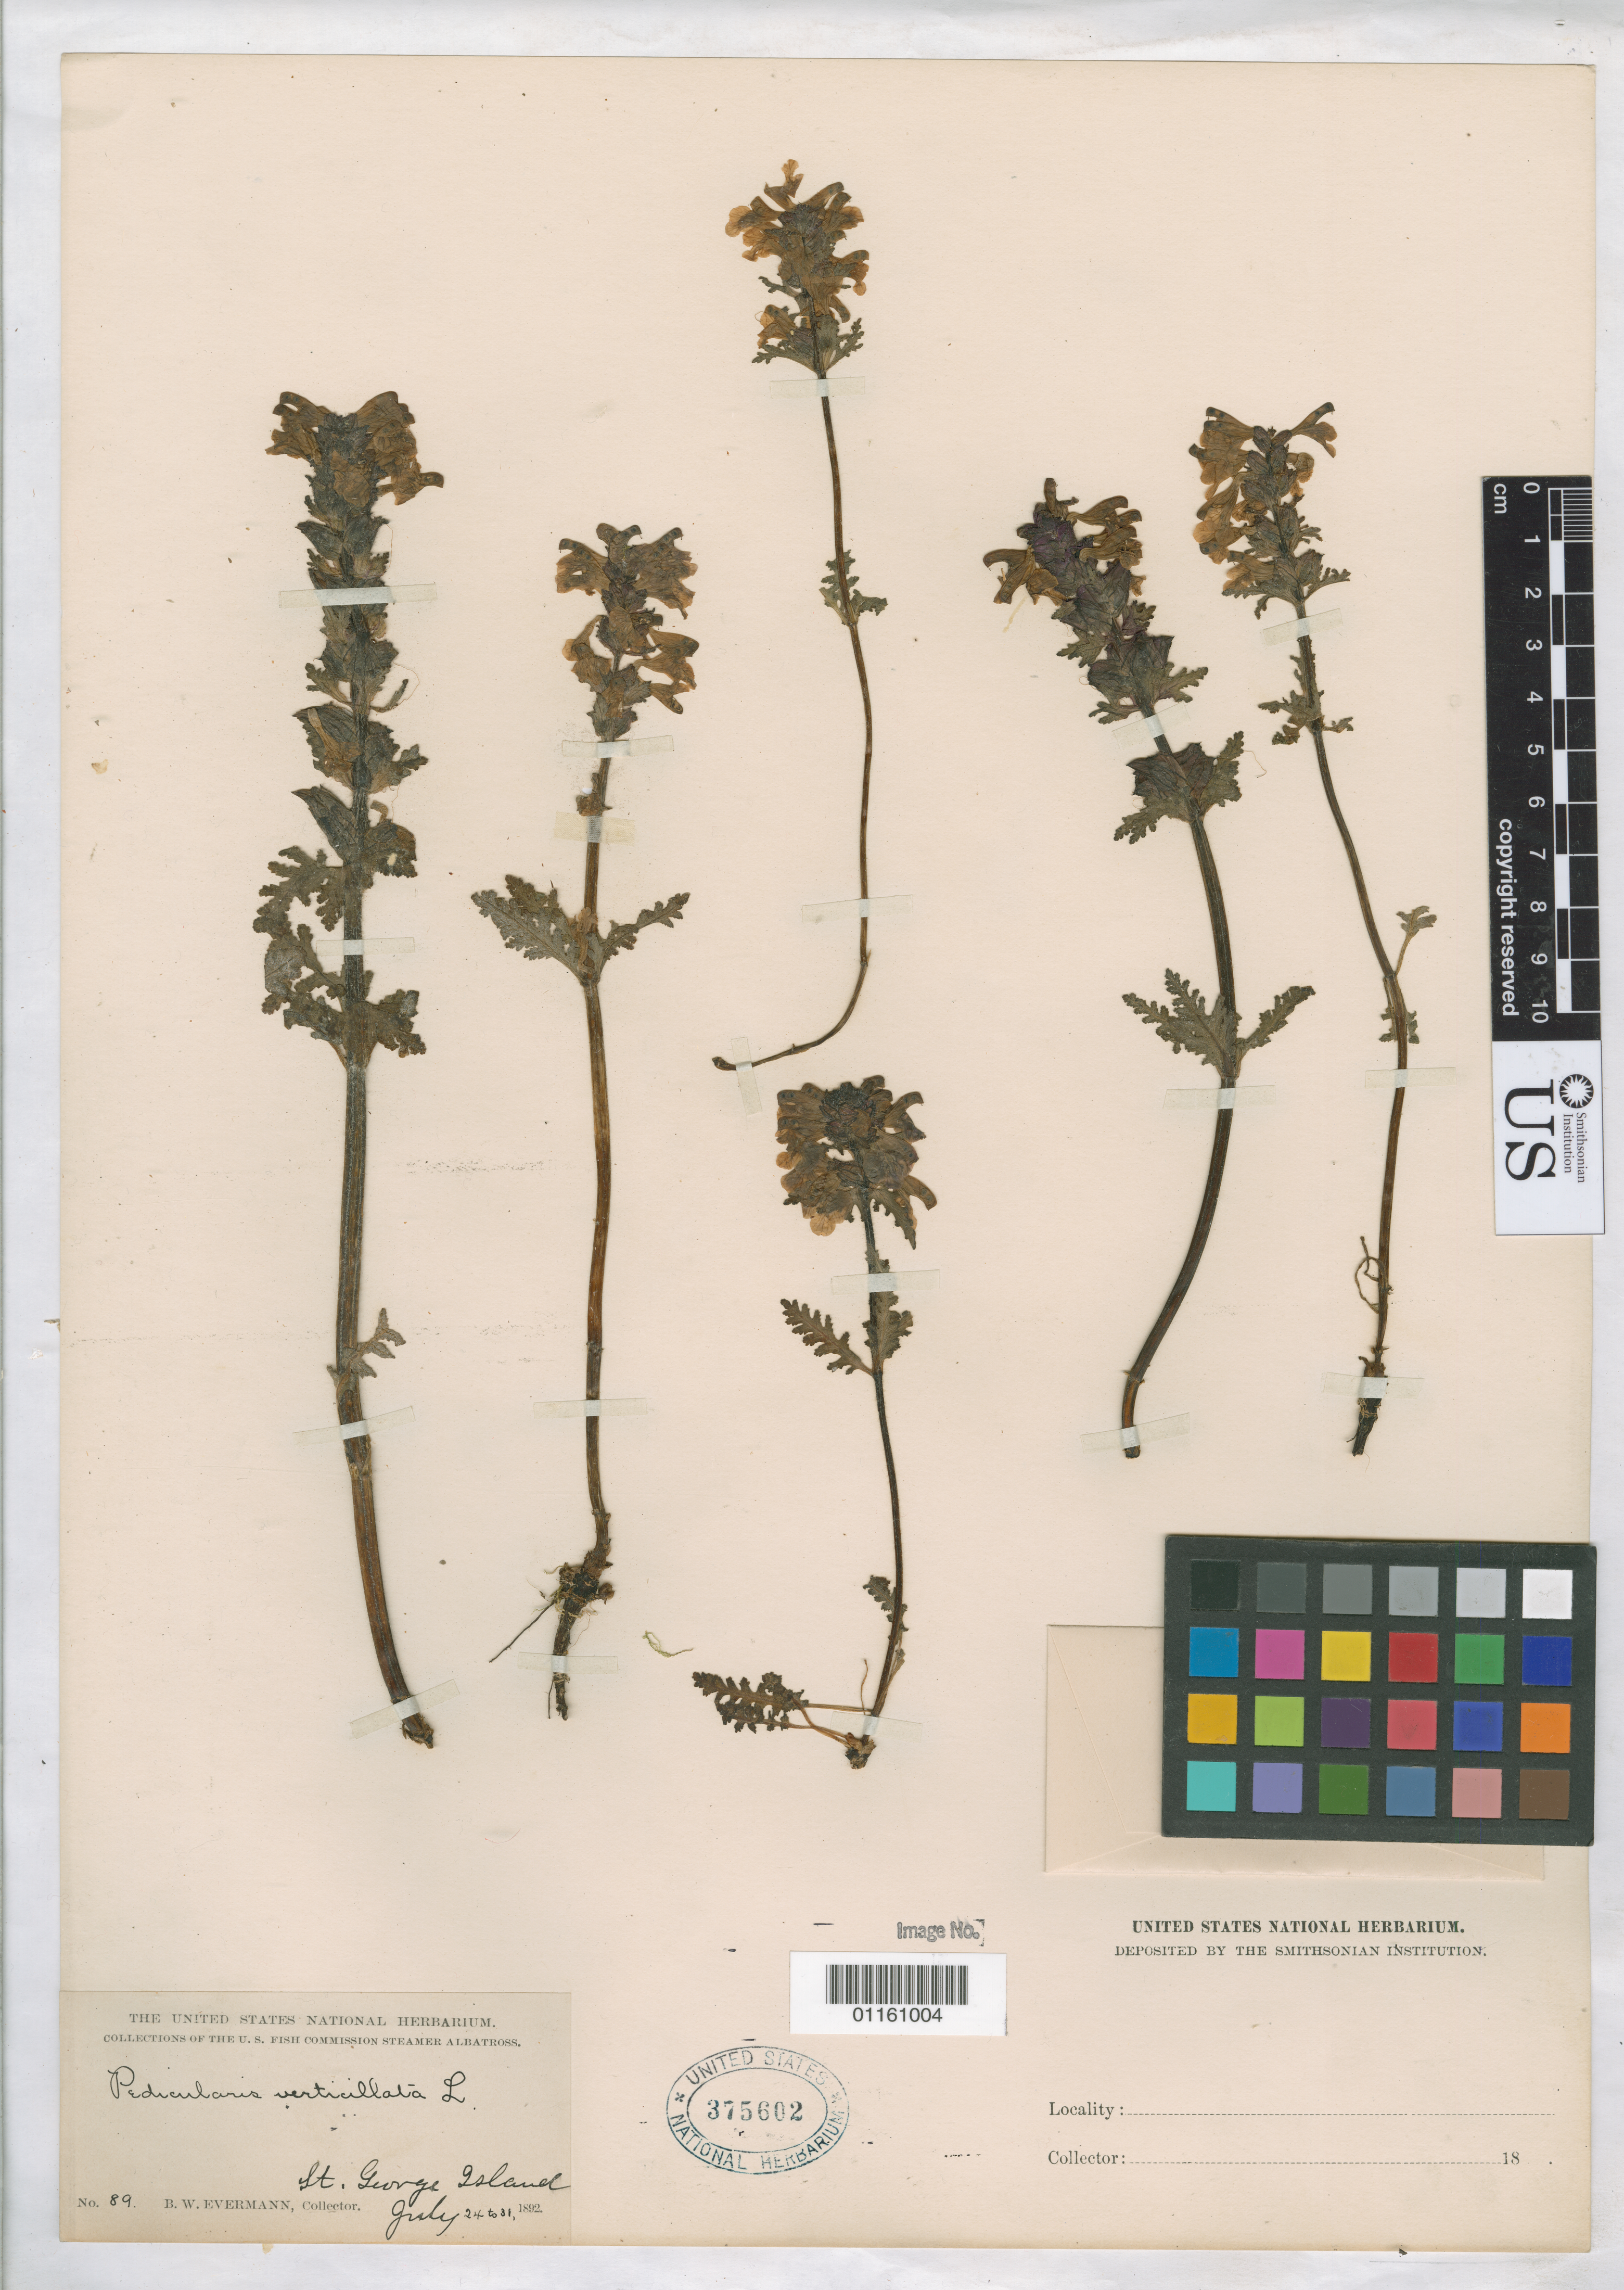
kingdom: Plantae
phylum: Tracheophyta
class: Magnoliopsida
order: Lamiales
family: Orobanchaceae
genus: Pedicularis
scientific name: Pedicularis verticillata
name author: L.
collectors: B. W. Evermann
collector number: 89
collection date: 1892-07-24/1899-07-31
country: United States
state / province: Alaska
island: St. George Island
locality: St. George Island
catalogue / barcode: US 375602